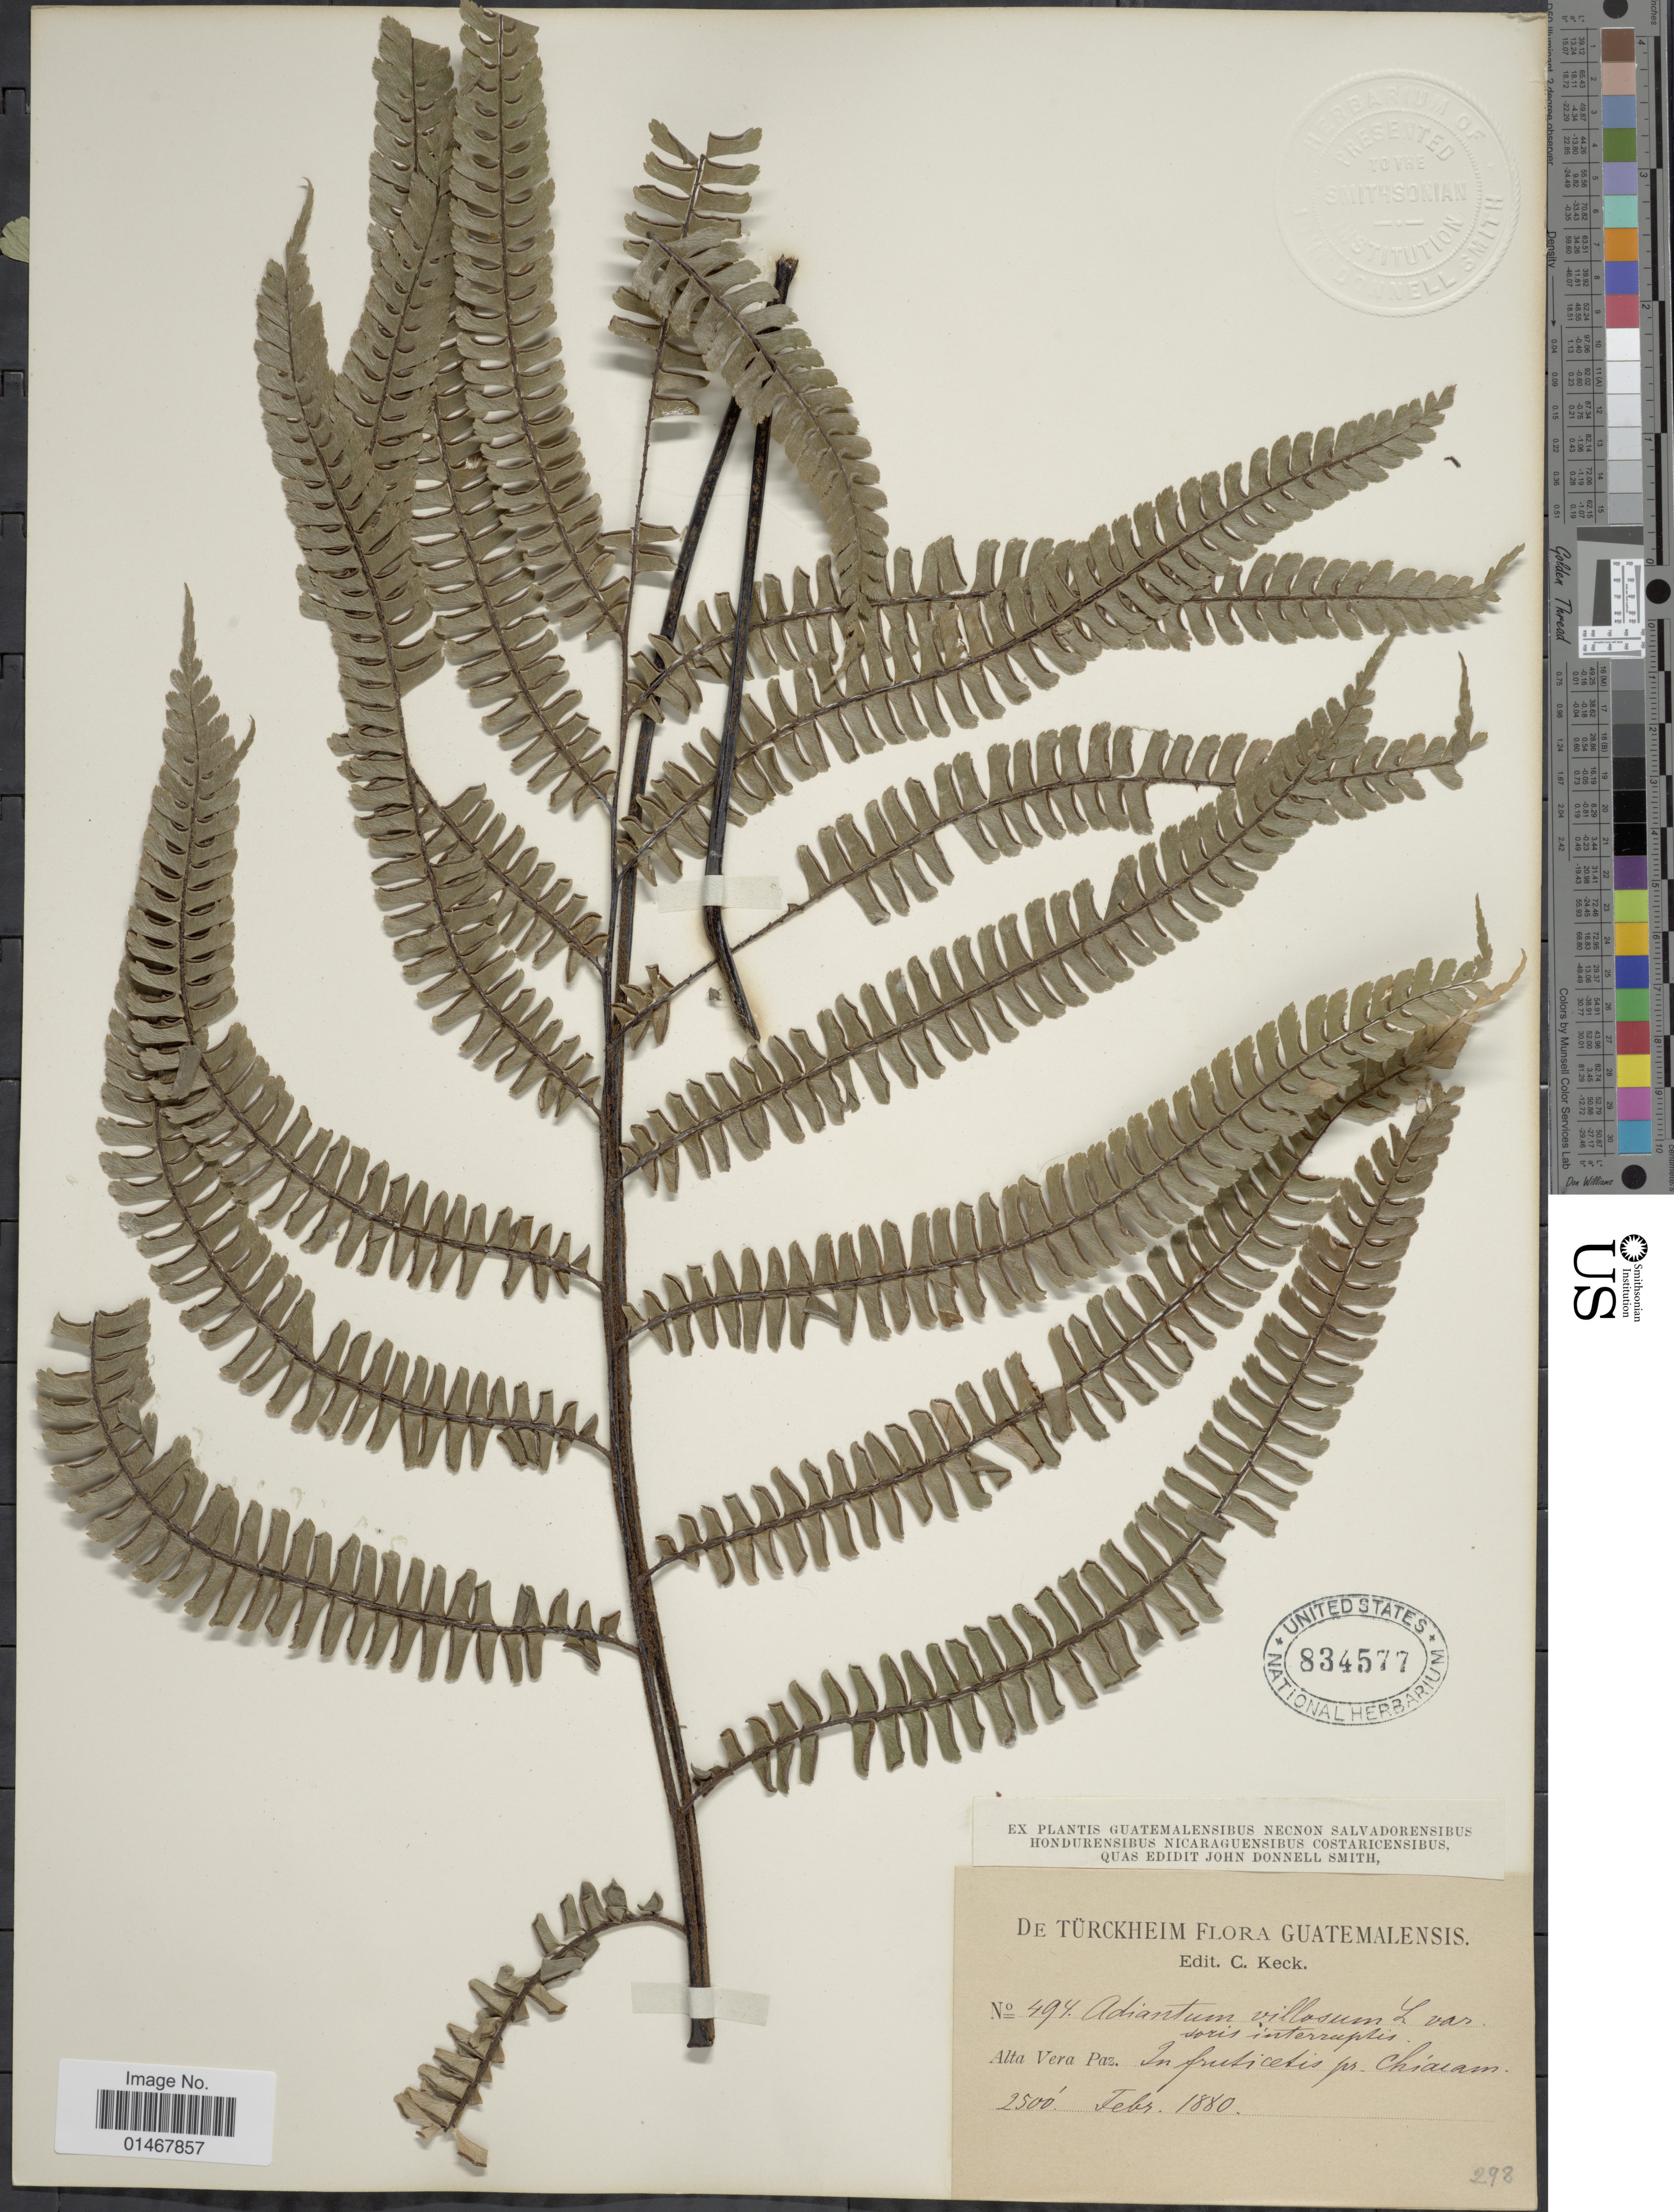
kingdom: Plantae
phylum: Tracheophyta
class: Polypodiopsida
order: Polypodiales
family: Pteridaceae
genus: Adiantum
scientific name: Adiantum pulverulentum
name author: L.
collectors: H. von Türckheim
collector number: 494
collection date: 1880-02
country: Guatemala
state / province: Alta Verapaz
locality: In fruticetis pr. Chiacam (in thickets near Chiacam).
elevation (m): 762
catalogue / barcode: US 834577